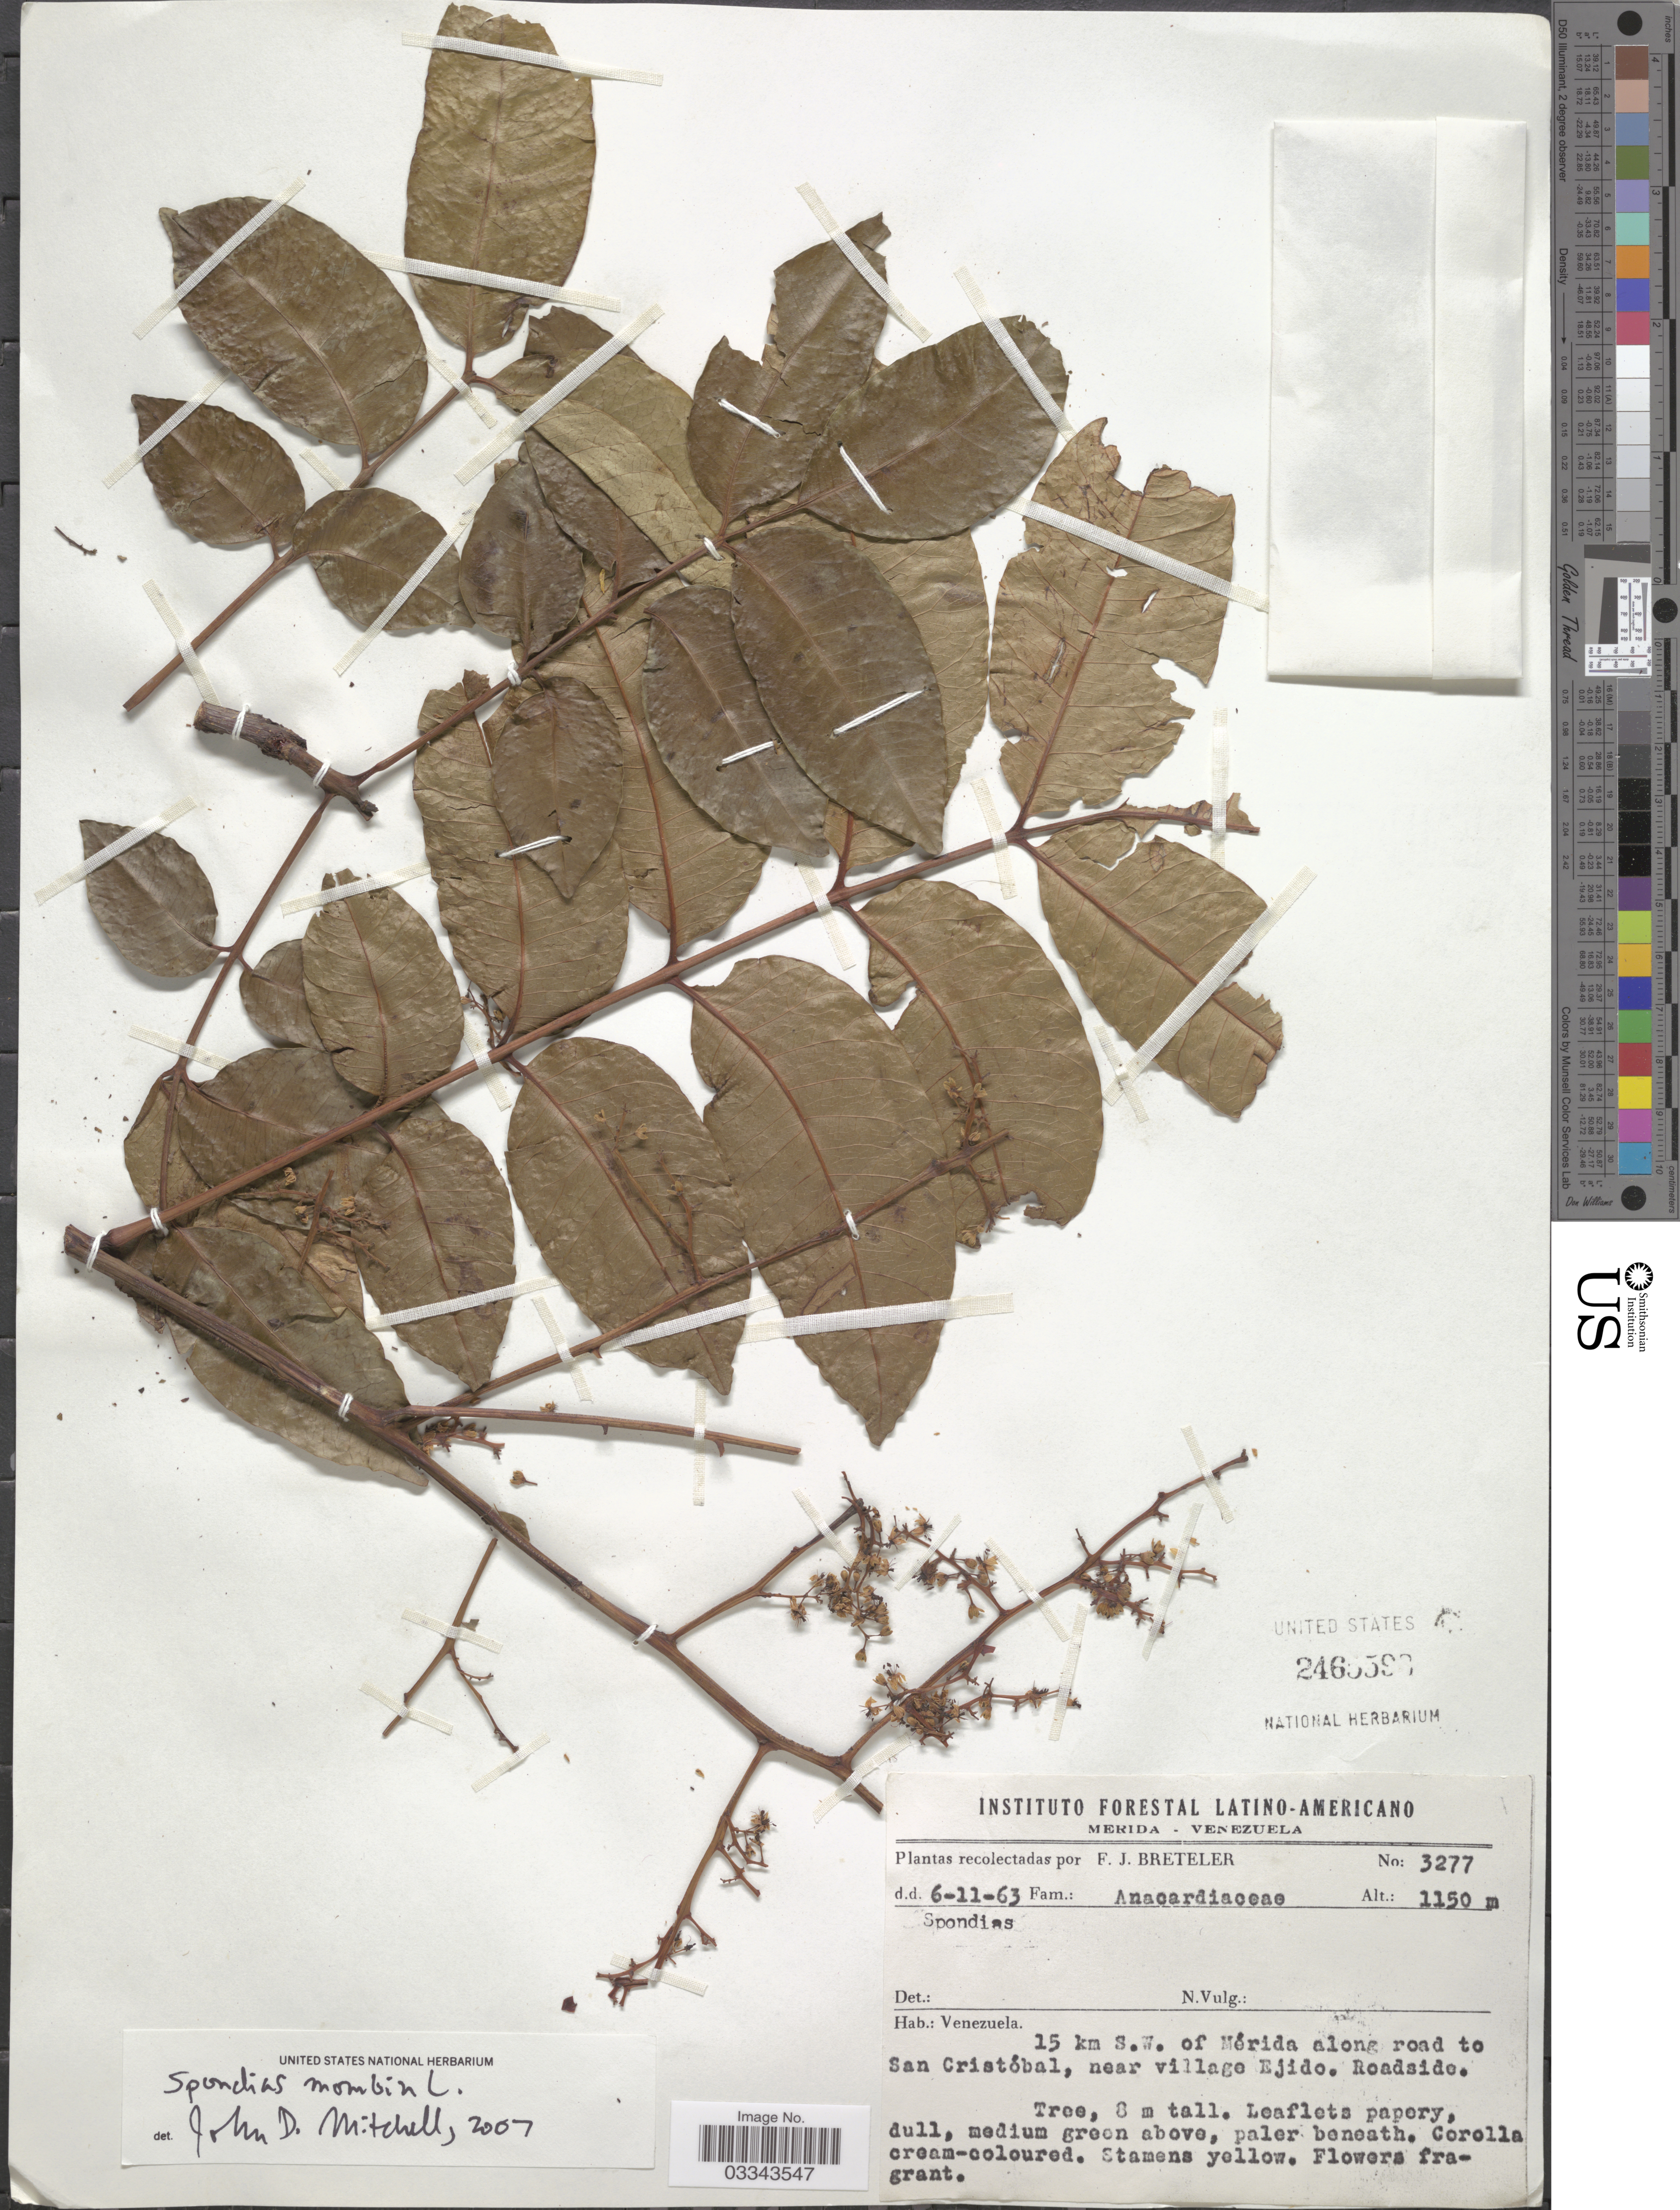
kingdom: Plantae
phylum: Tracheophyta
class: Magnoliopsida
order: Sapindales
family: Anacardiaceae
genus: Spondias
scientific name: Spondias mombin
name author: L.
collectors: F. J. Breteler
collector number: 3277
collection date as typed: Transcribed d/m/y: 6/11/63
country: Venezuela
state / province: Mérida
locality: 15 km S.W. of Mérida along road to San Cristóbal, near village Ejido.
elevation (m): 1150